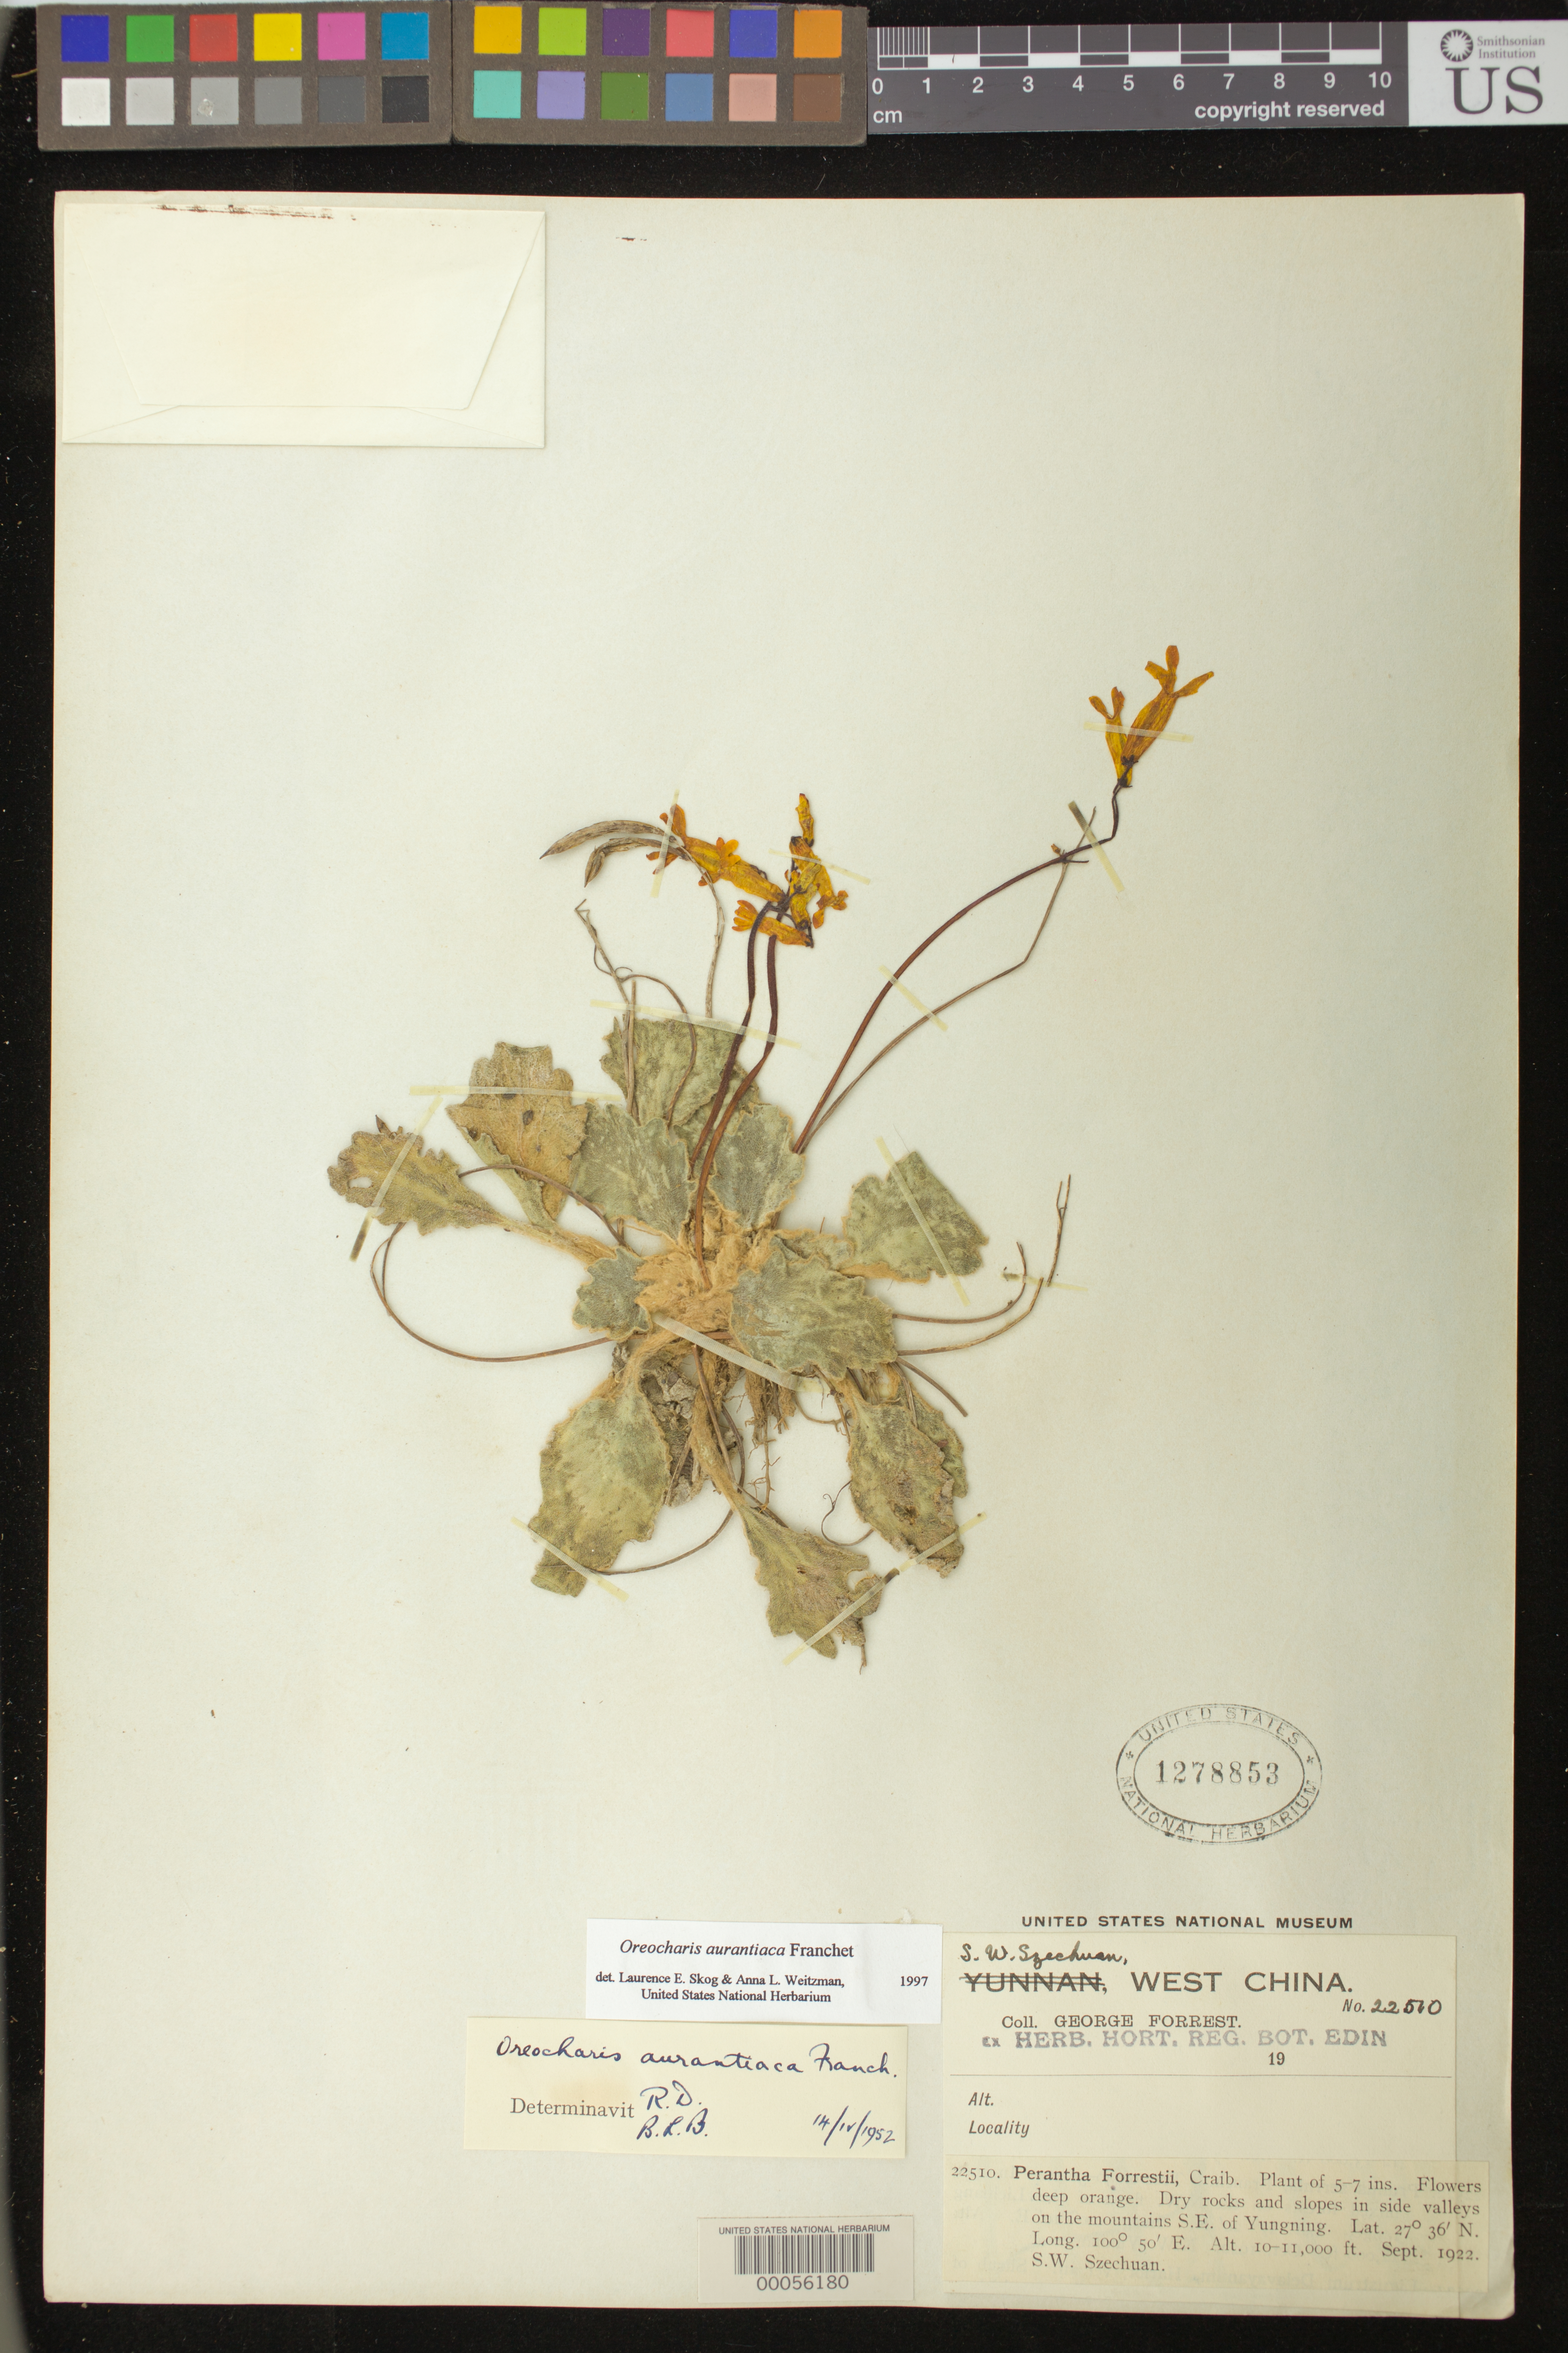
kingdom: Plantae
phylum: Tracheophyta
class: Magnoliopsida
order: Lamiales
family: Gesneriaceae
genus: Oreocharis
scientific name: Oreocharis aurantiaca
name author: Franch.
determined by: Burtt, B. L.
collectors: G. Forrest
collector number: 22510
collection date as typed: Sep 1922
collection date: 1922-09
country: China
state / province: Sichuan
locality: Mountains SE of Yungning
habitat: Dry rocks and slopes in side valleys on the mountains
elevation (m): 3048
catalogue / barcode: US 1278853